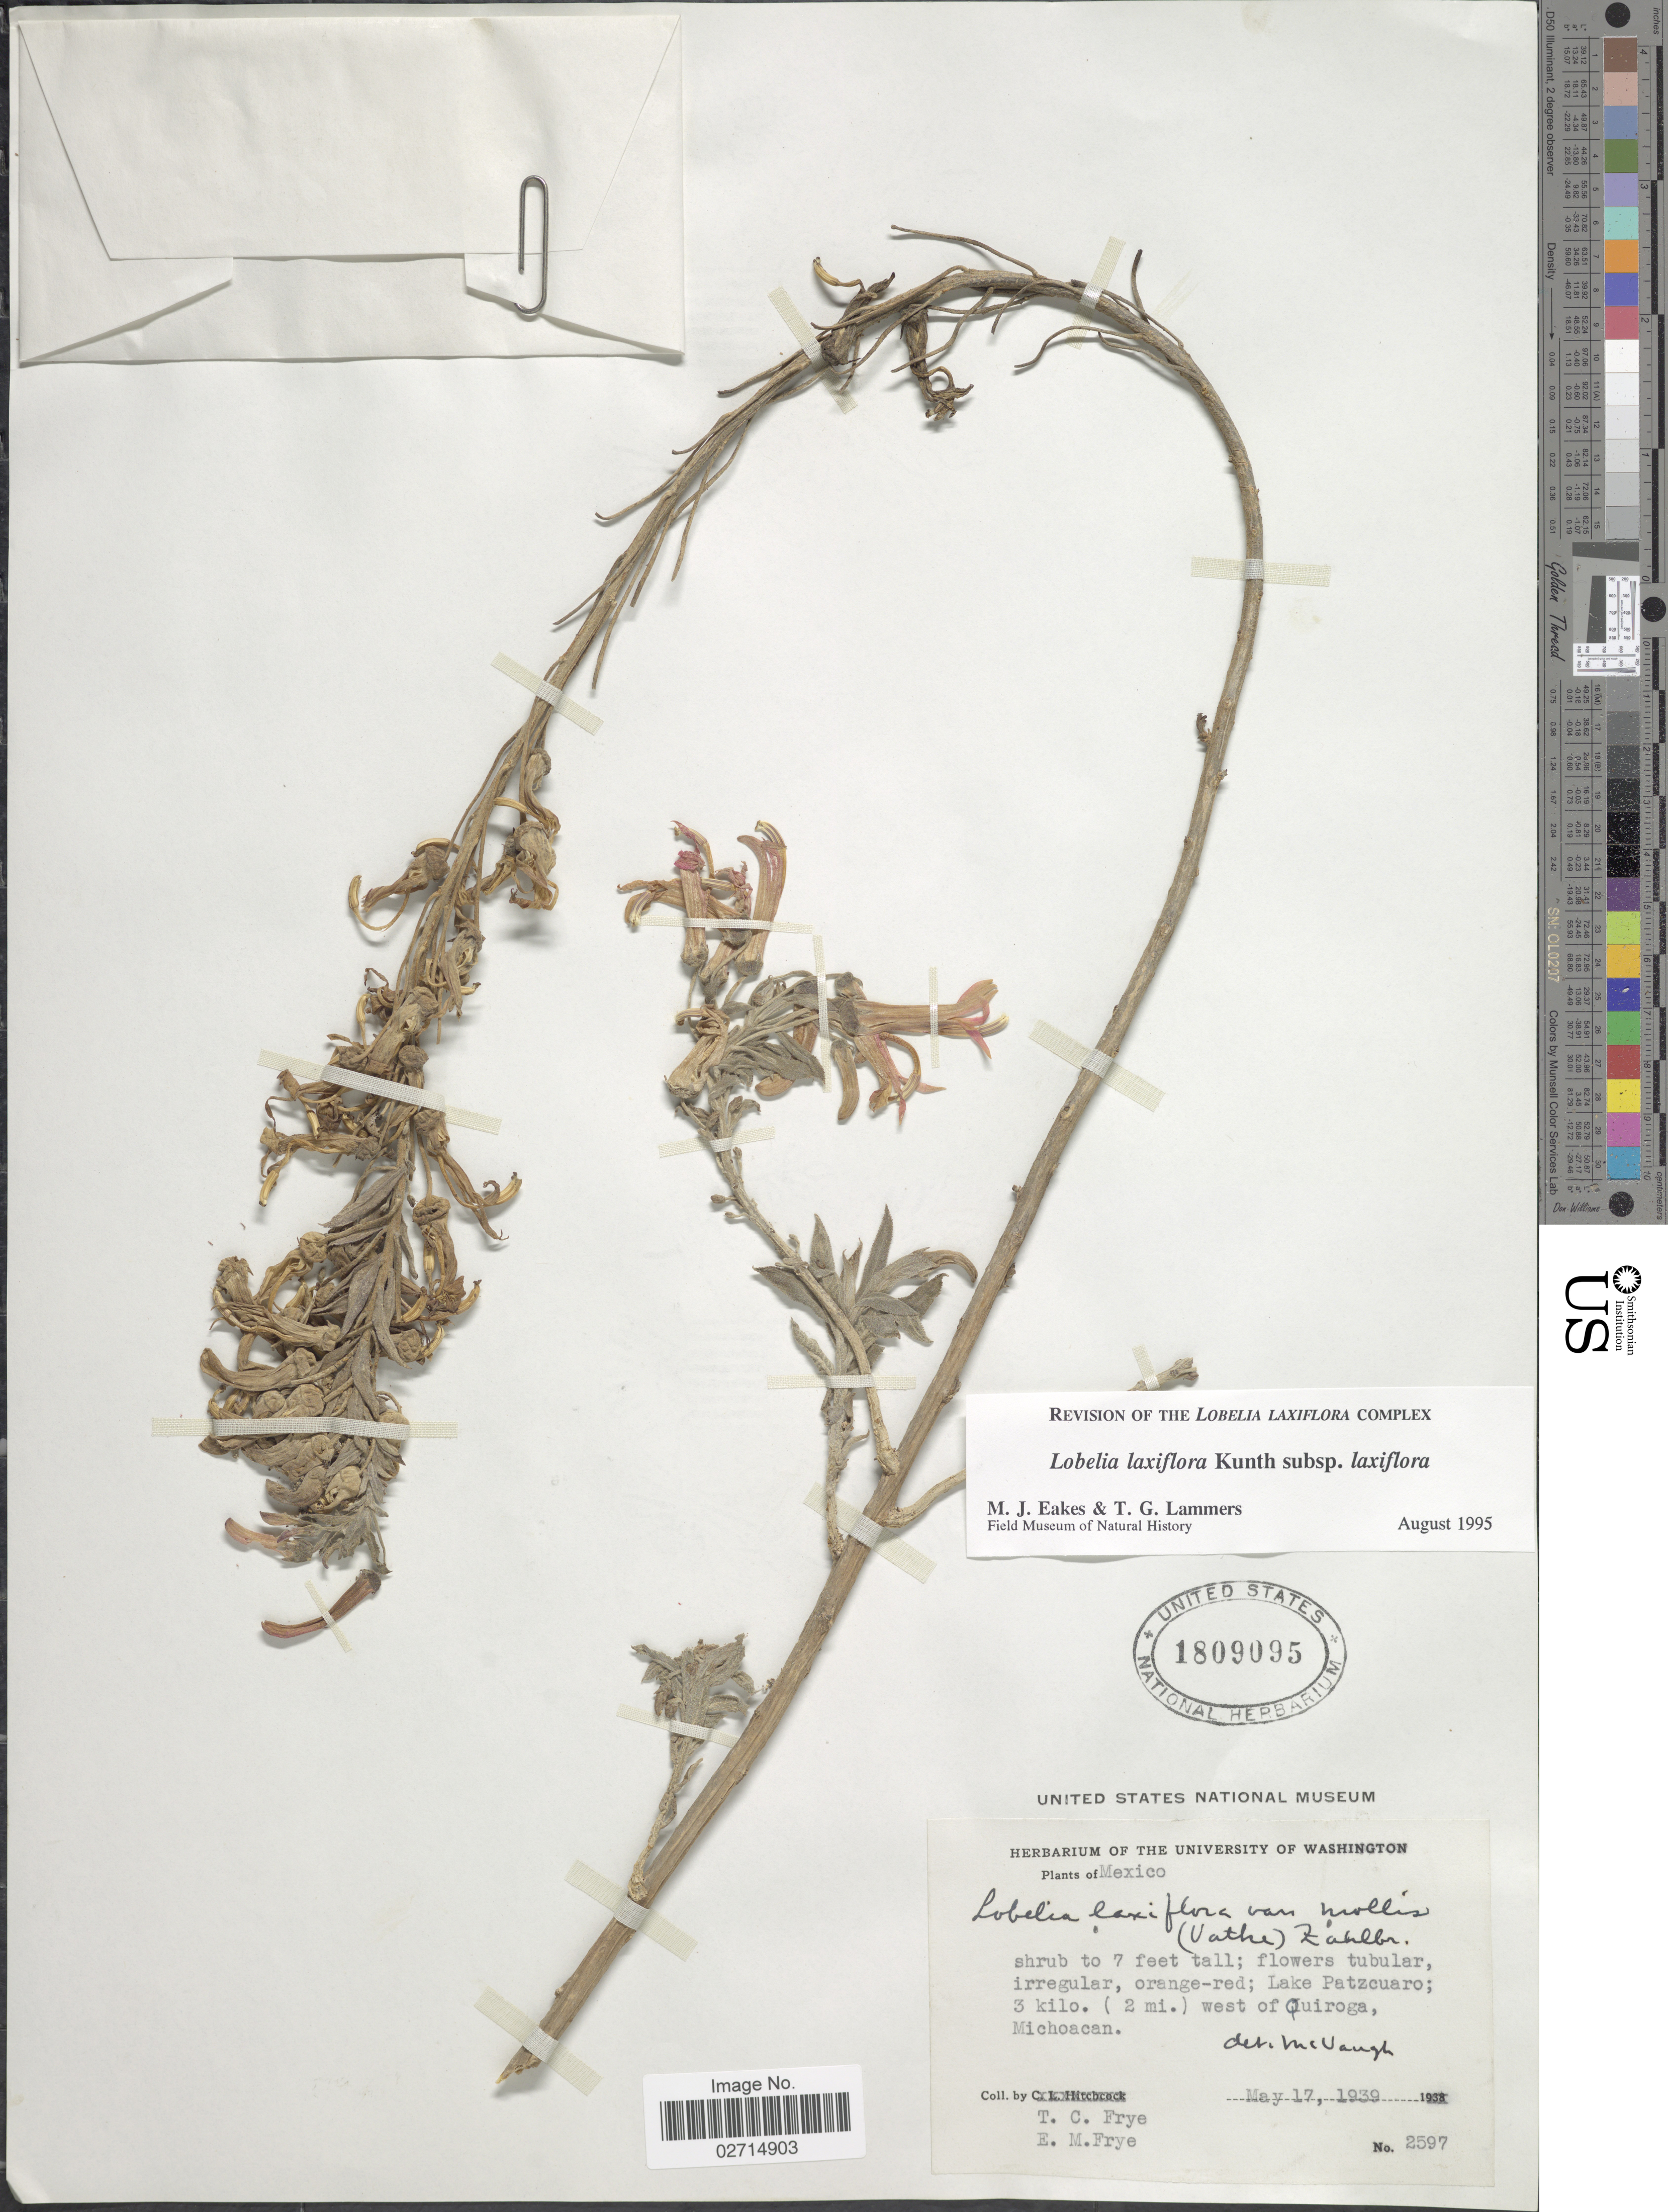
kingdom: Plantae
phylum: Tracheophyta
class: Magnoliopsida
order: Asterales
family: Campanulaceae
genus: Lobelia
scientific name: Lobelia laxiflora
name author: Kunth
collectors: T. C. Frye & E. Frye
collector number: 2597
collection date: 1939-05-17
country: Mexico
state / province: Michoacán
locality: Lake Patzcuaro; 3 kilo. (2 mi.) west of Quiroga, Michoacan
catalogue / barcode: US 1809095